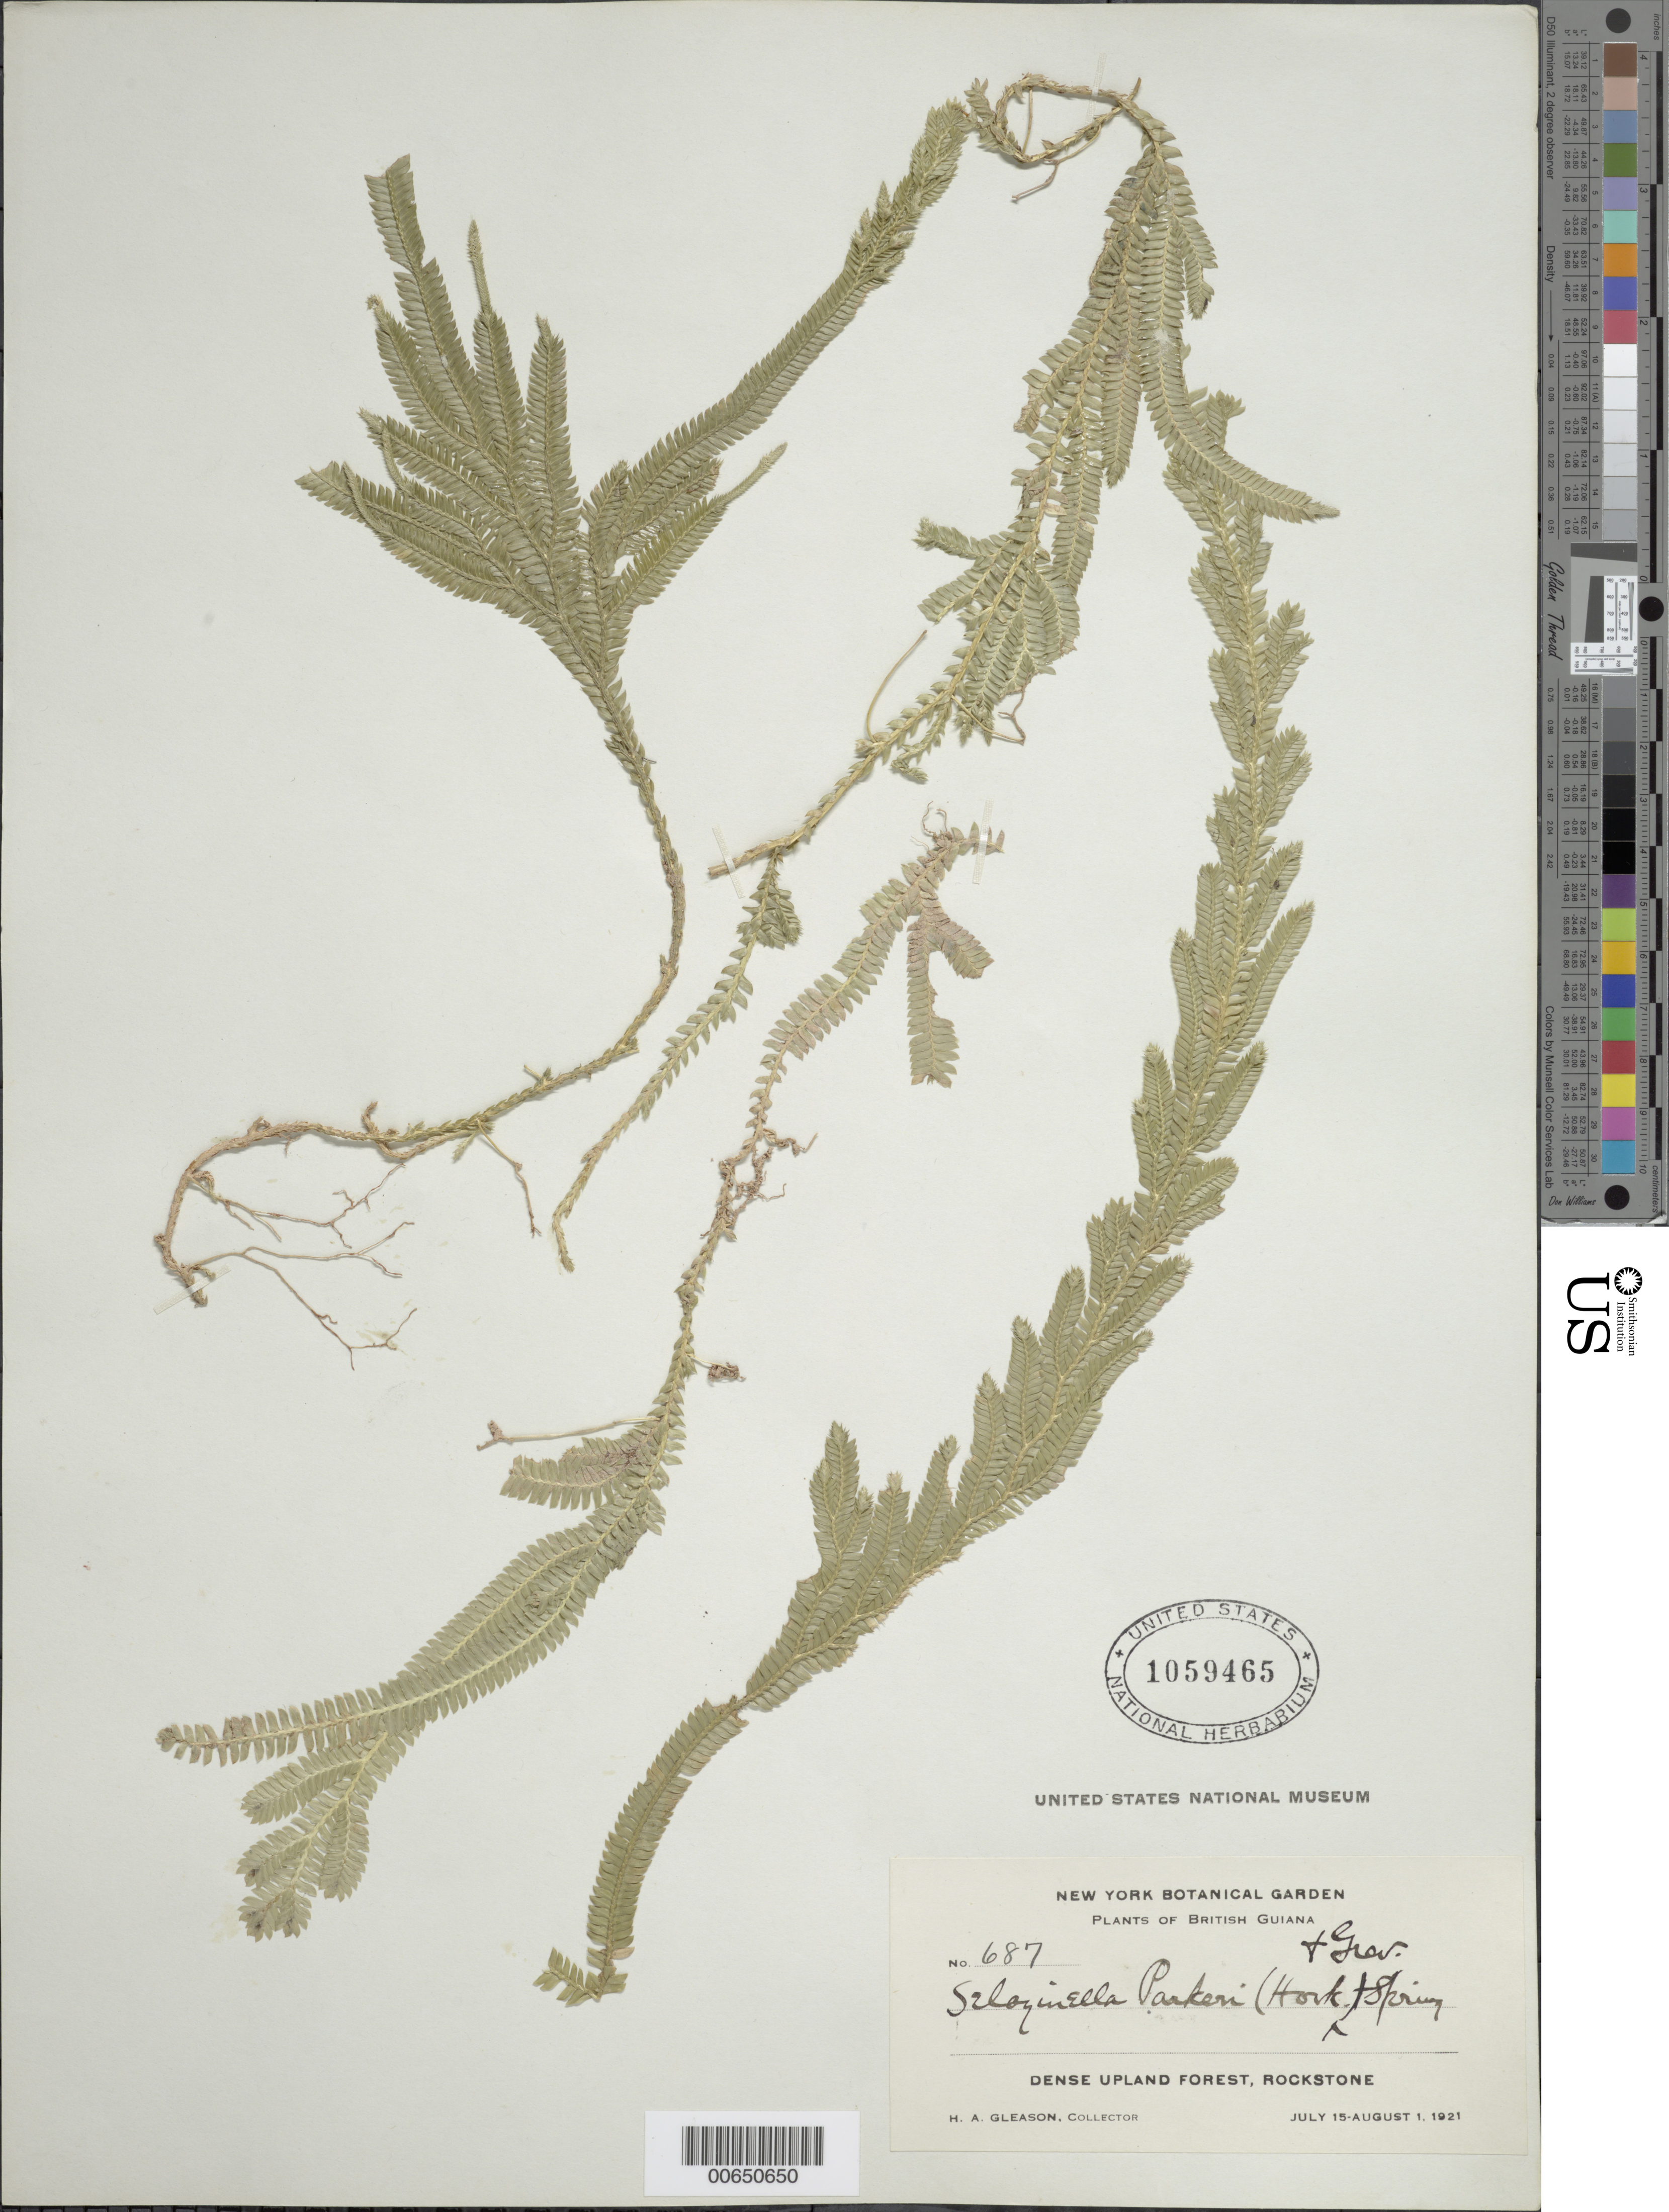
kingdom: Plantae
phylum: Tracheophyta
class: Lycopodiopsida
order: Selaginellales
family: Selaginellaceae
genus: Selaginella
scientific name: Selaginella parkeri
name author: (Hook. & Grev.) Spring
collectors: H. A. Gleason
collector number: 687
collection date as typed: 15-Jul-21 to 1-Aug-21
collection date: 1921-07-15/1921-08-01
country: Guyana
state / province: U. Demerara-Berbice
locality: Rockstone, in and about the village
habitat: Dense upland forest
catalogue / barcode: US 1059465